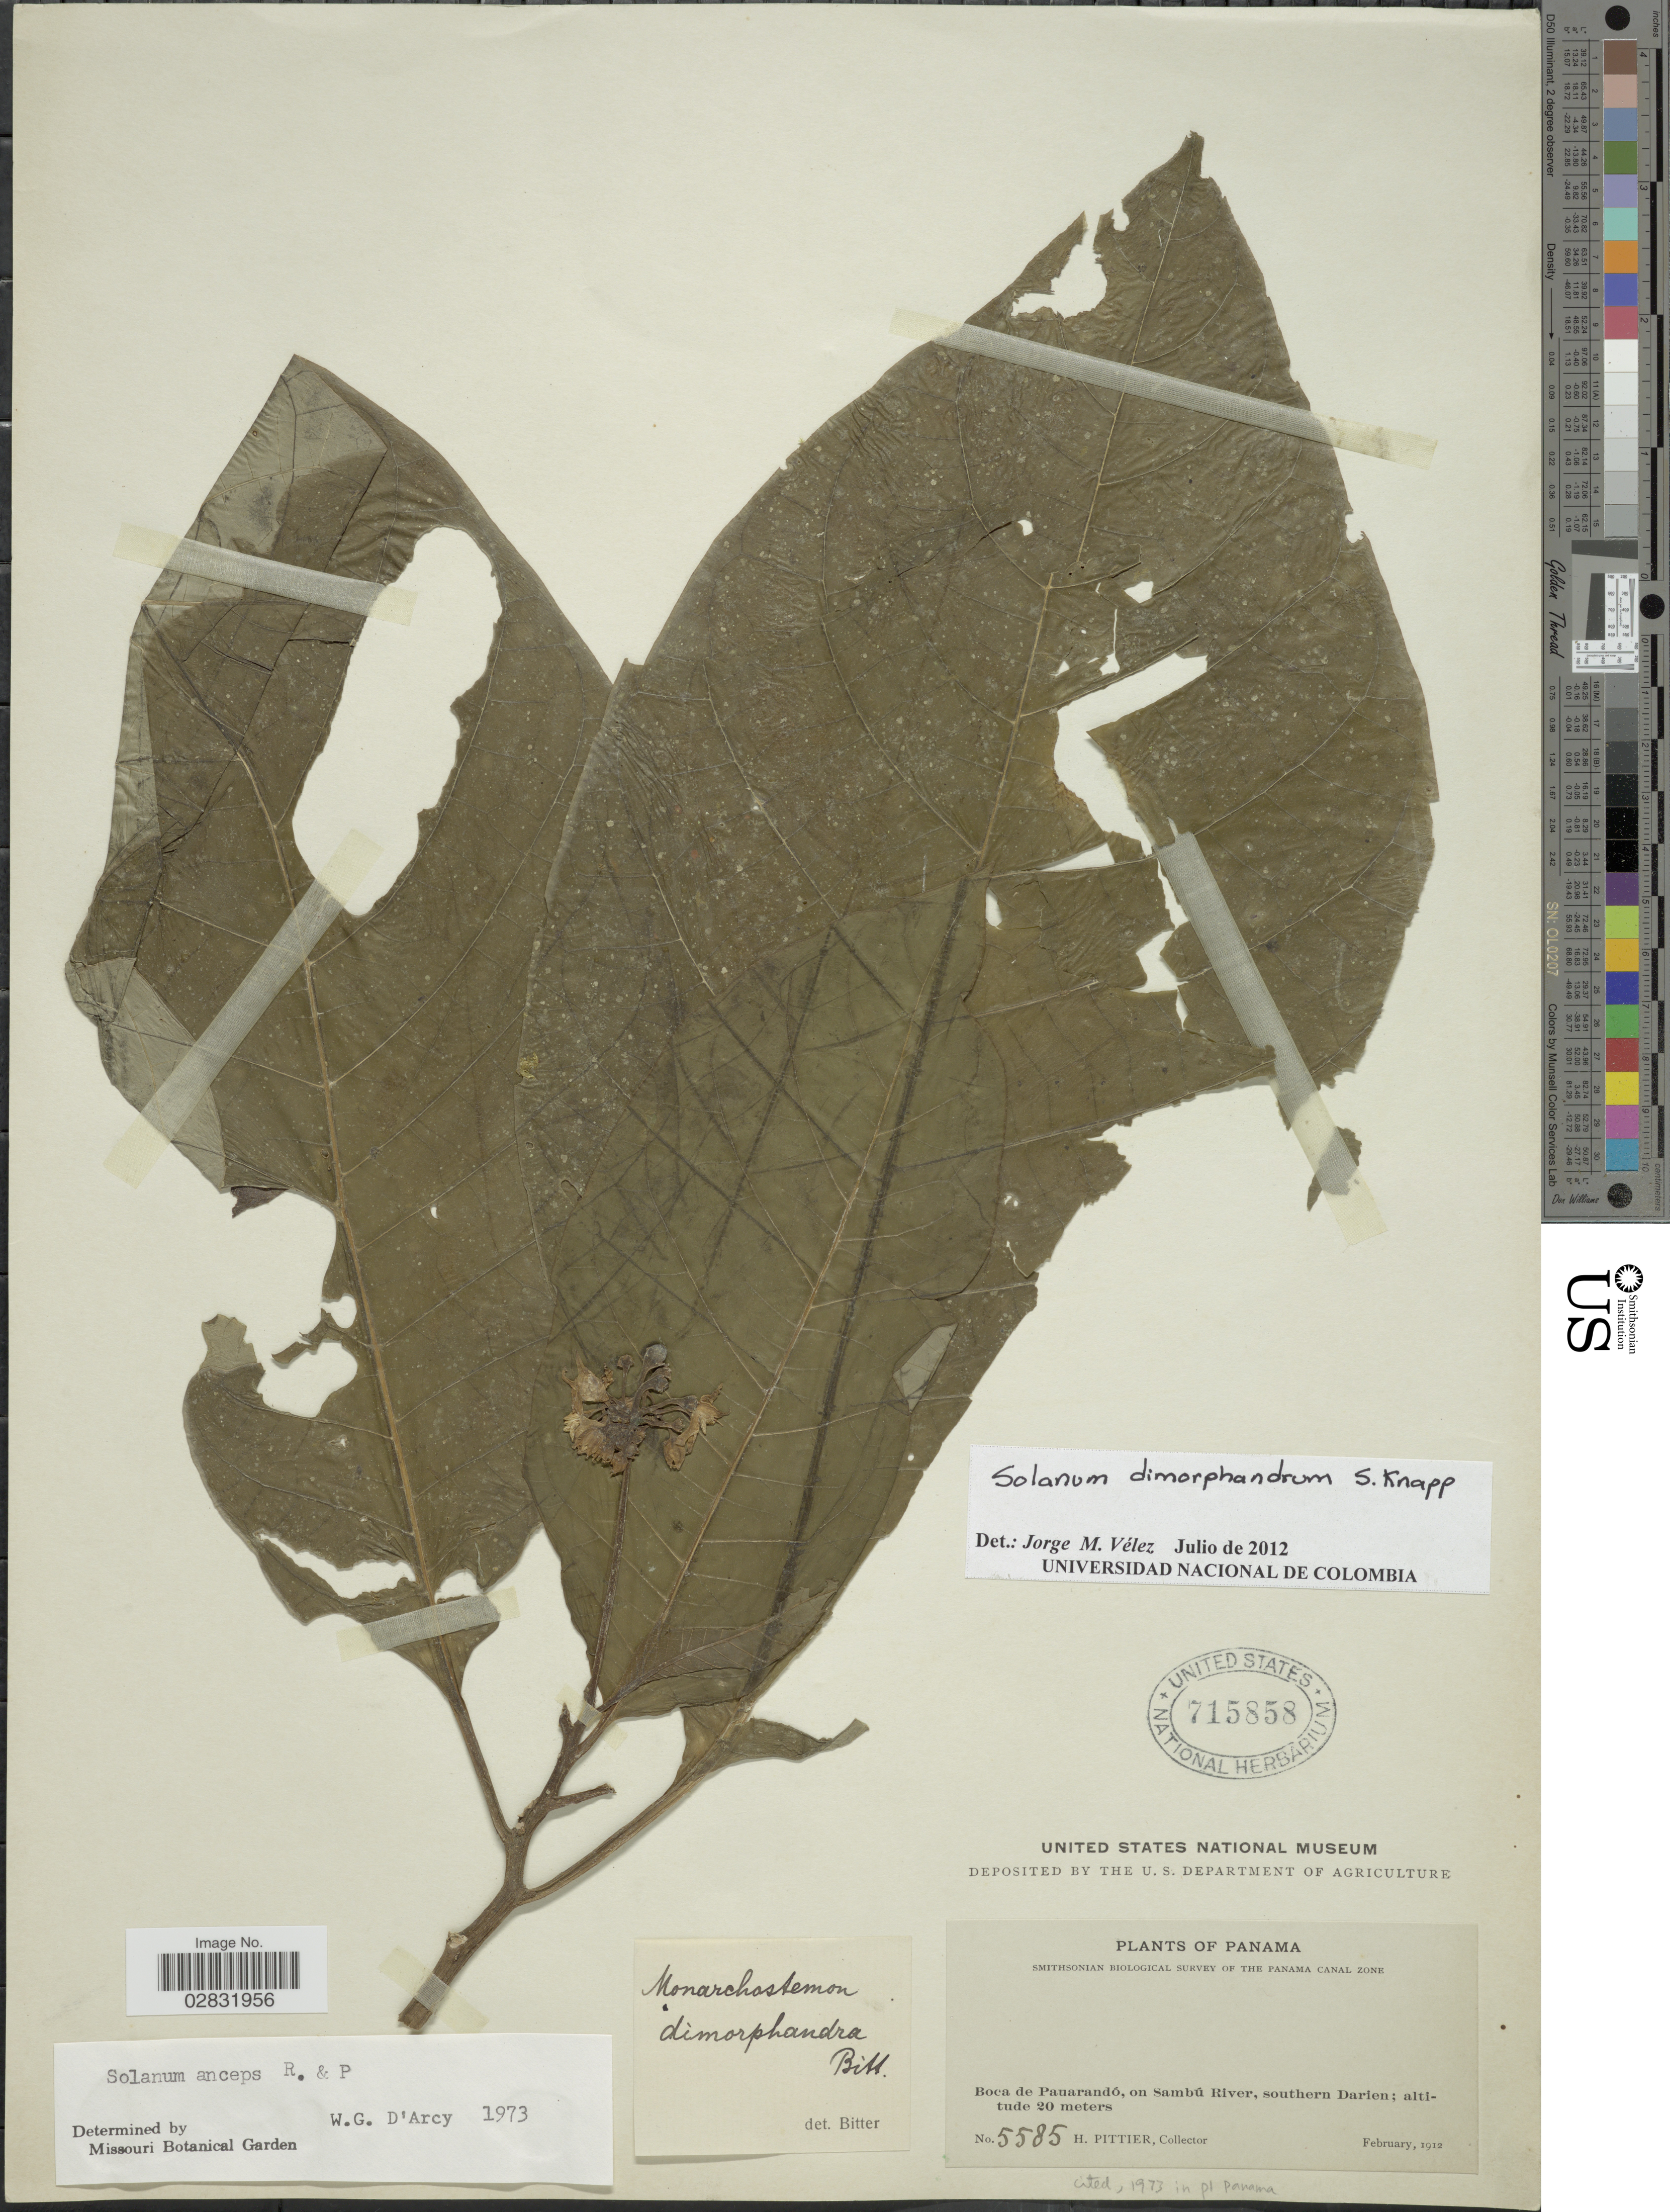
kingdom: Plantae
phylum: Tracheophyta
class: Magnoliopsida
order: Solanales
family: Solanaceae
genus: Solanum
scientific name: Solanum dimorphandrum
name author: S. Knapp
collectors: H. F. Pittier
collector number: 5585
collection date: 1912-02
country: Panama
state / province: Darién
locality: Boca de Pauarandó, on Sambú River, southern Darien.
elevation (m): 20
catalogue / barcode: US 715858